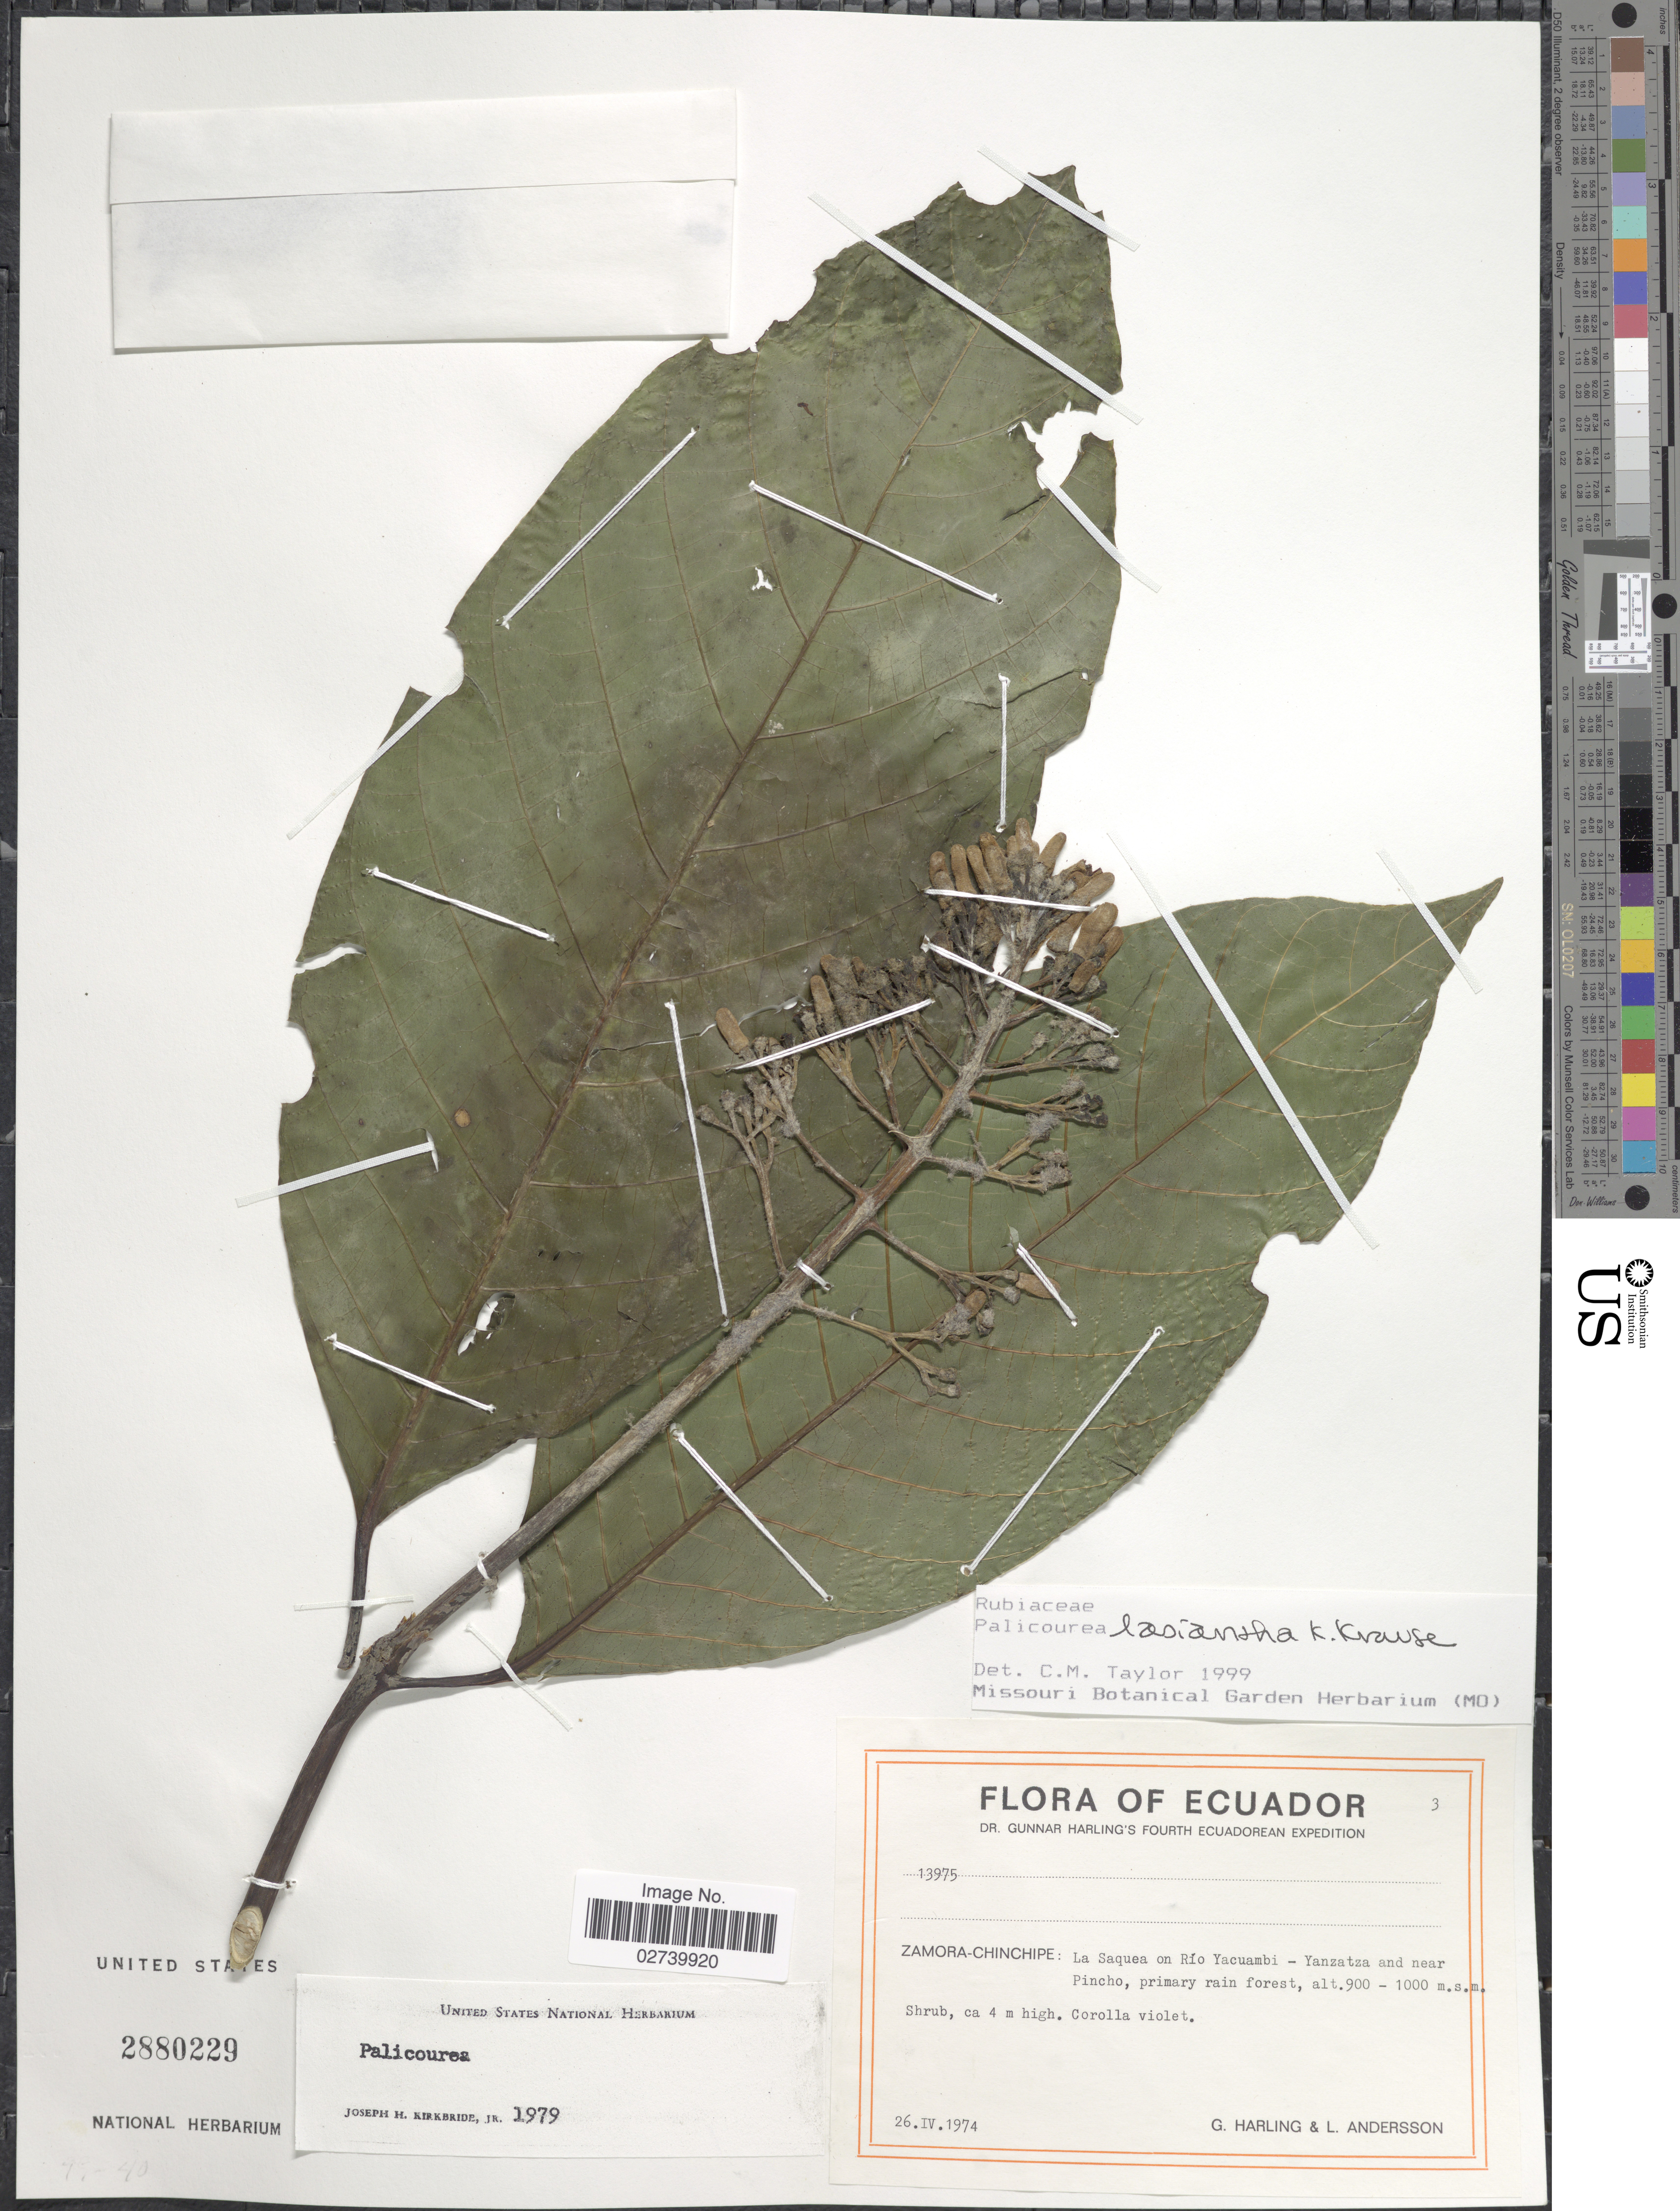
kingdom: Plantae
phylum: Tracheophyta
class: Magnoliopsida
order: Gentianales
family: Rubiaceae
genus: Palicourea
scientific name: Palicourea lasiantha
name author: Krause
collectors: G. Harling & L. Andersson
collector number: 13975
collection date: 1974-04-26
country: Ecuador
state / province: Zamora-Chinchipe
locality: La Saquea on Río Yacuambi - Yanzatza and near Pincho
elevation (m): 900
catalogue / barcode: US 2880229